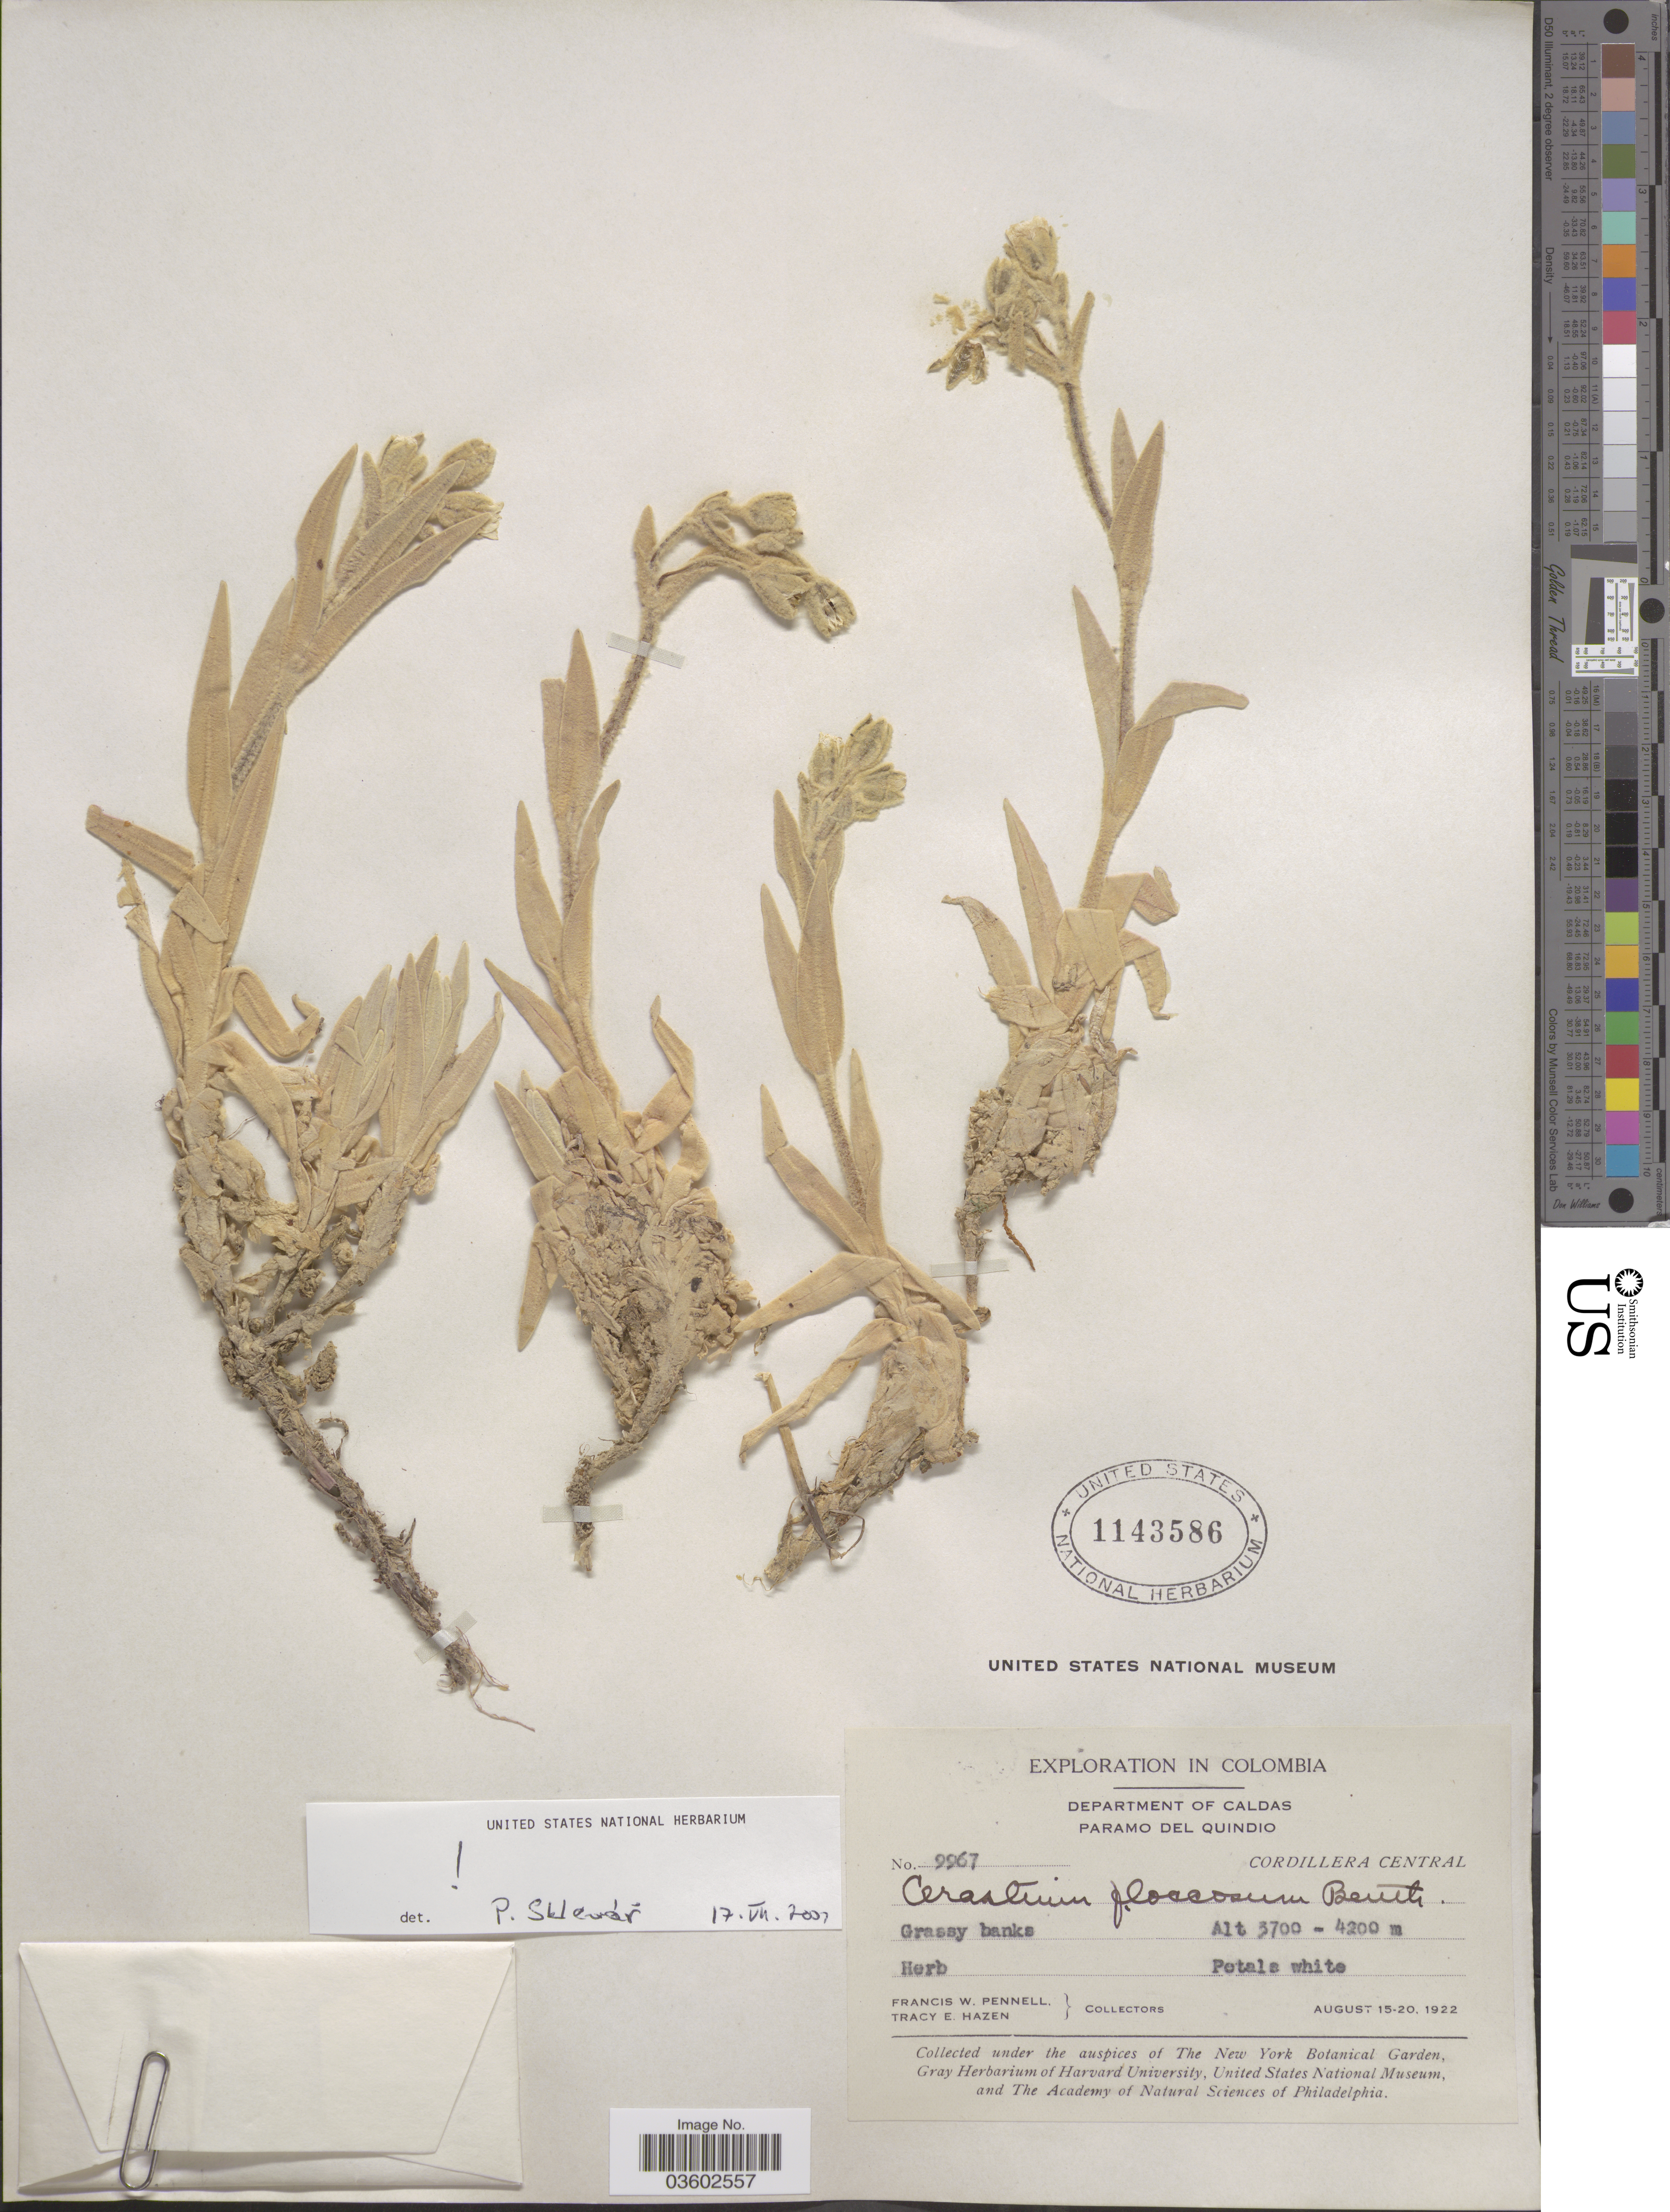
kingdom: Plantae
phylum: Tracheophyta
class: Magnoliopsida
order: Caryophyllales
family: Caryophyllaceae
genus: Cerastium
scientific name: Cerastium floccosum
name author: Benth.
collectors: F. W. Pennell & T. E. Hazen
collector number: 9967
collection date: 1922-08-15/1922-08-20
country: Colombia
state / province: Caldas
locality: Department of Caldas, Paramo del Quindio. Cordillera Central.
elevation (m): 3700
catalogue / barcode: US 1143586